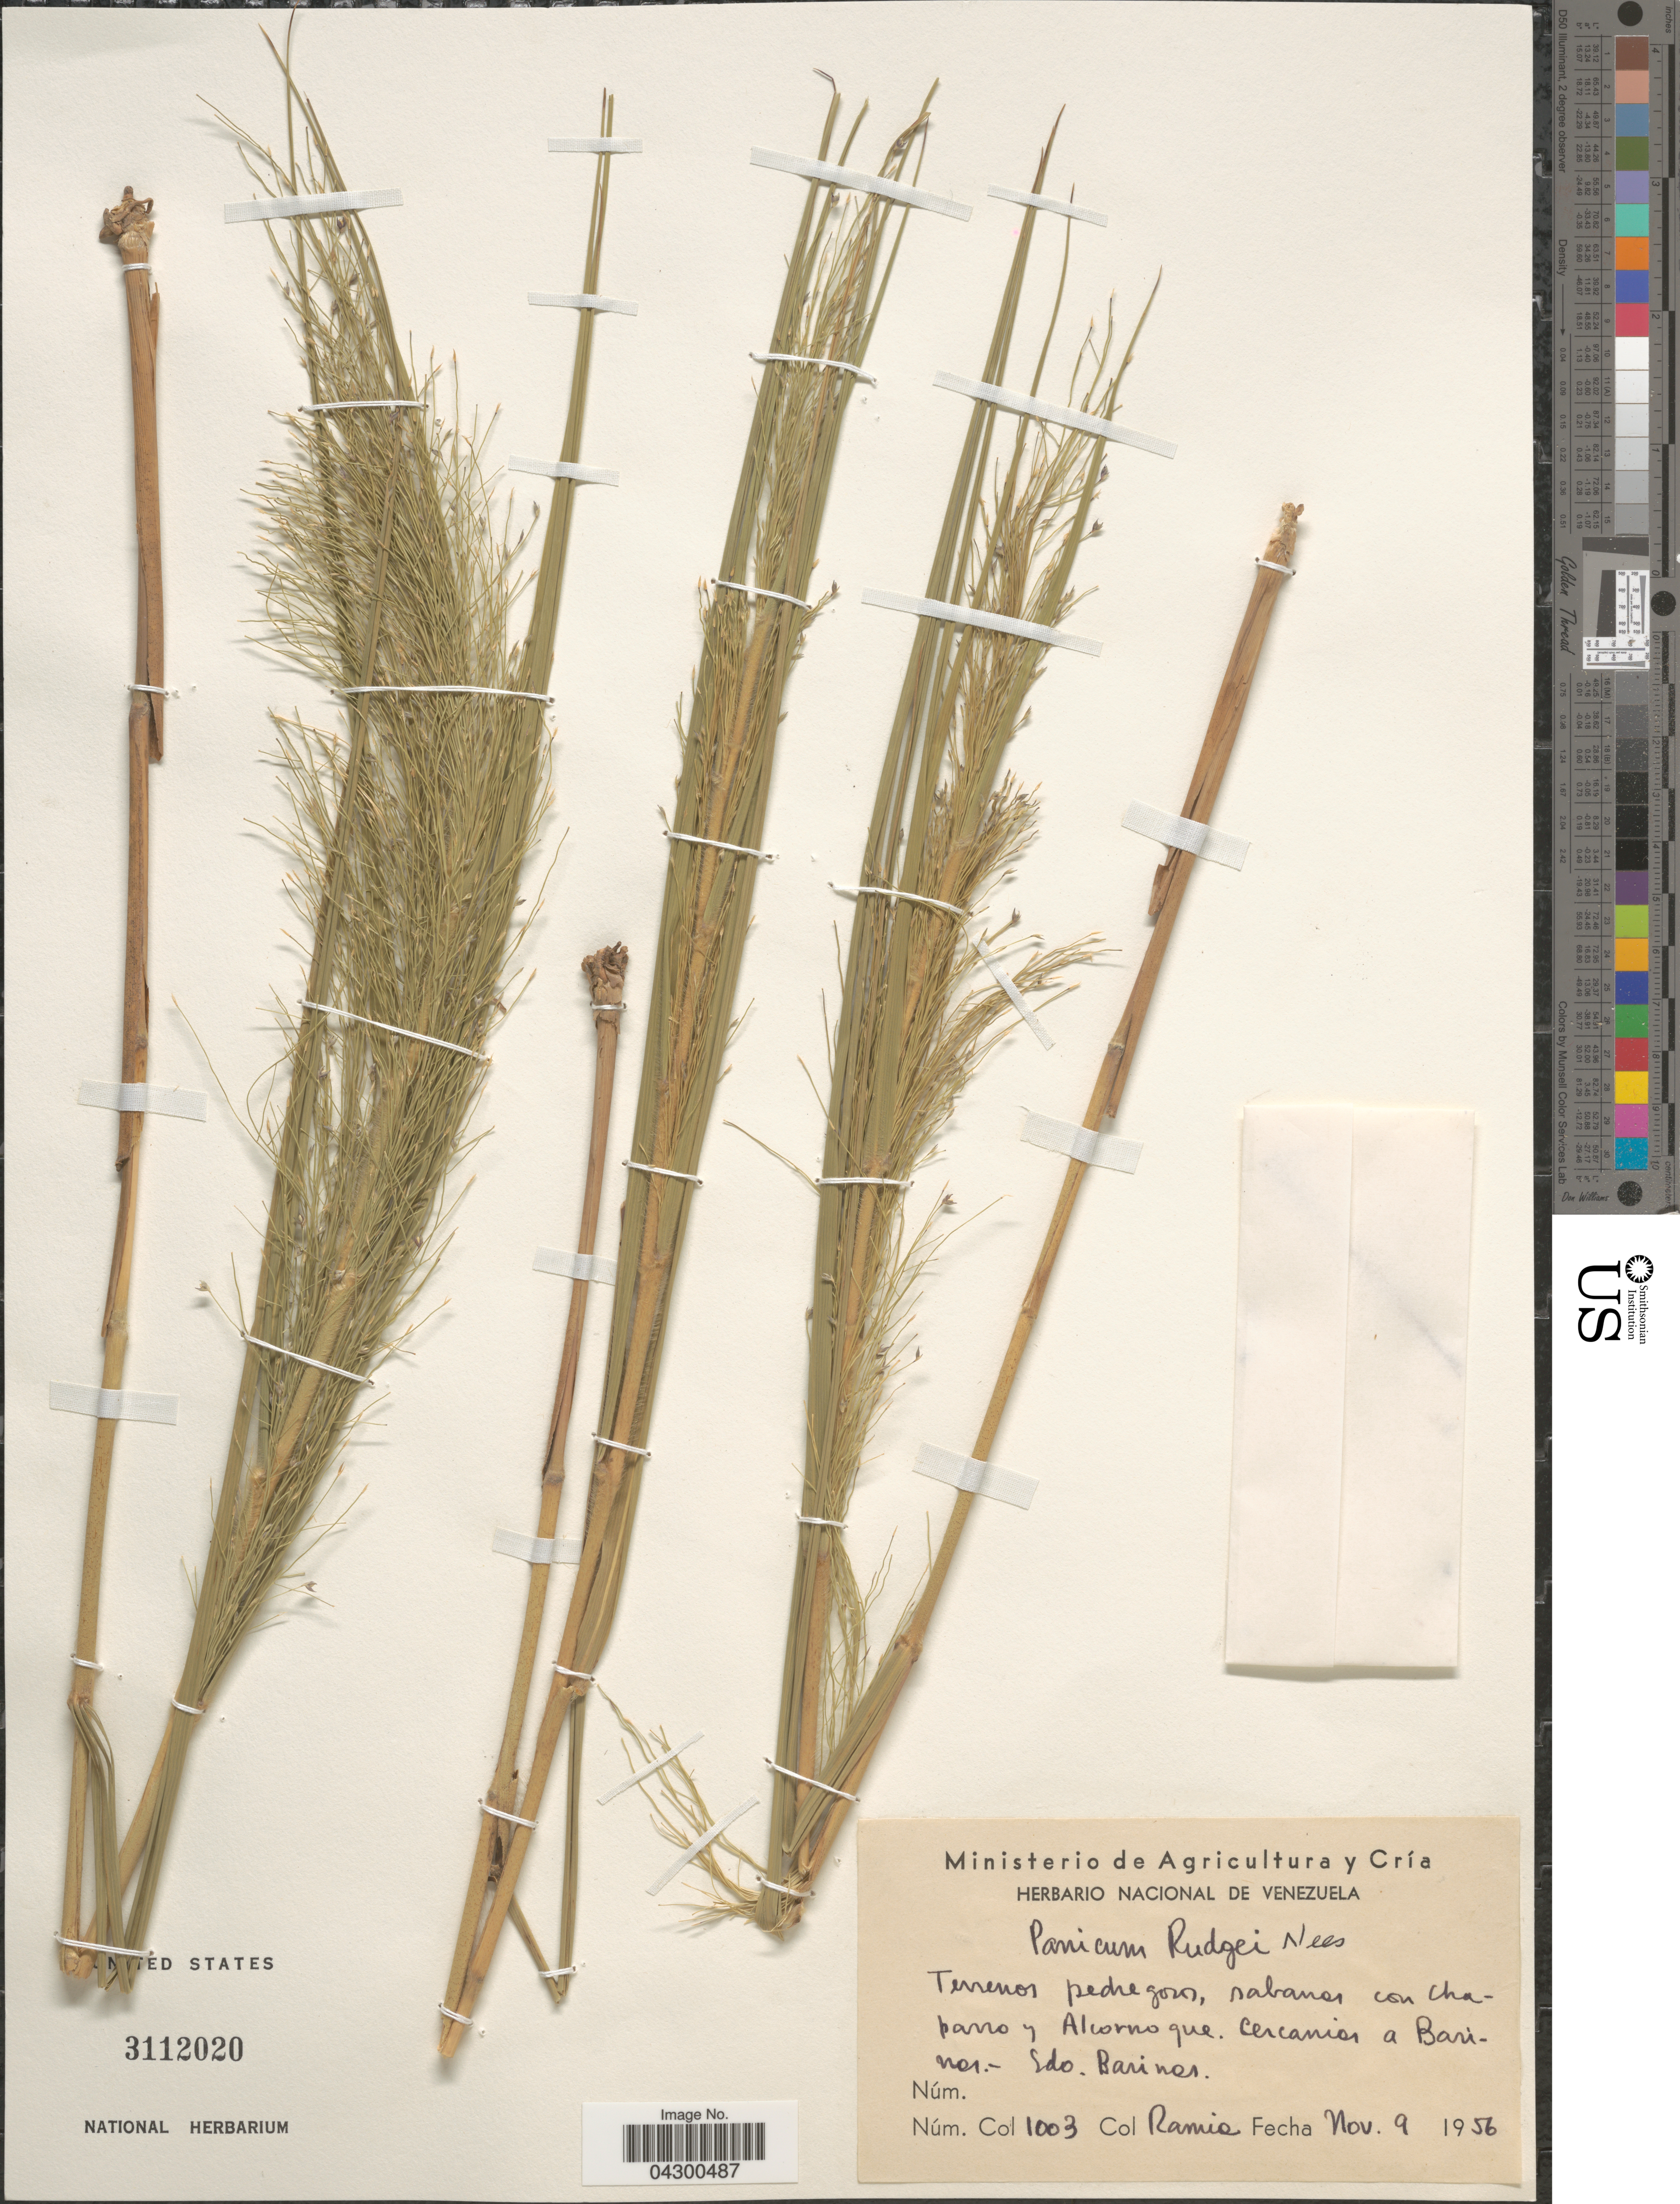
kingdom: Plantae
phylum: Tracheophyta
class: Liliopsida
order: Poales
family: Poaceae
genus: Panicum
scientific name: Panicum rudgei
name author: Roem. & Schult.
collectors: -- Ramia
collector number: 1003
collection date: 1956-11-09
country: Venezuela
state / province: Barinas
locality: Terrenos pedregosos, sabanas con chaparro y Alcornoque. Cercanias a Barinas.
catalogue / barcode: US 3112020